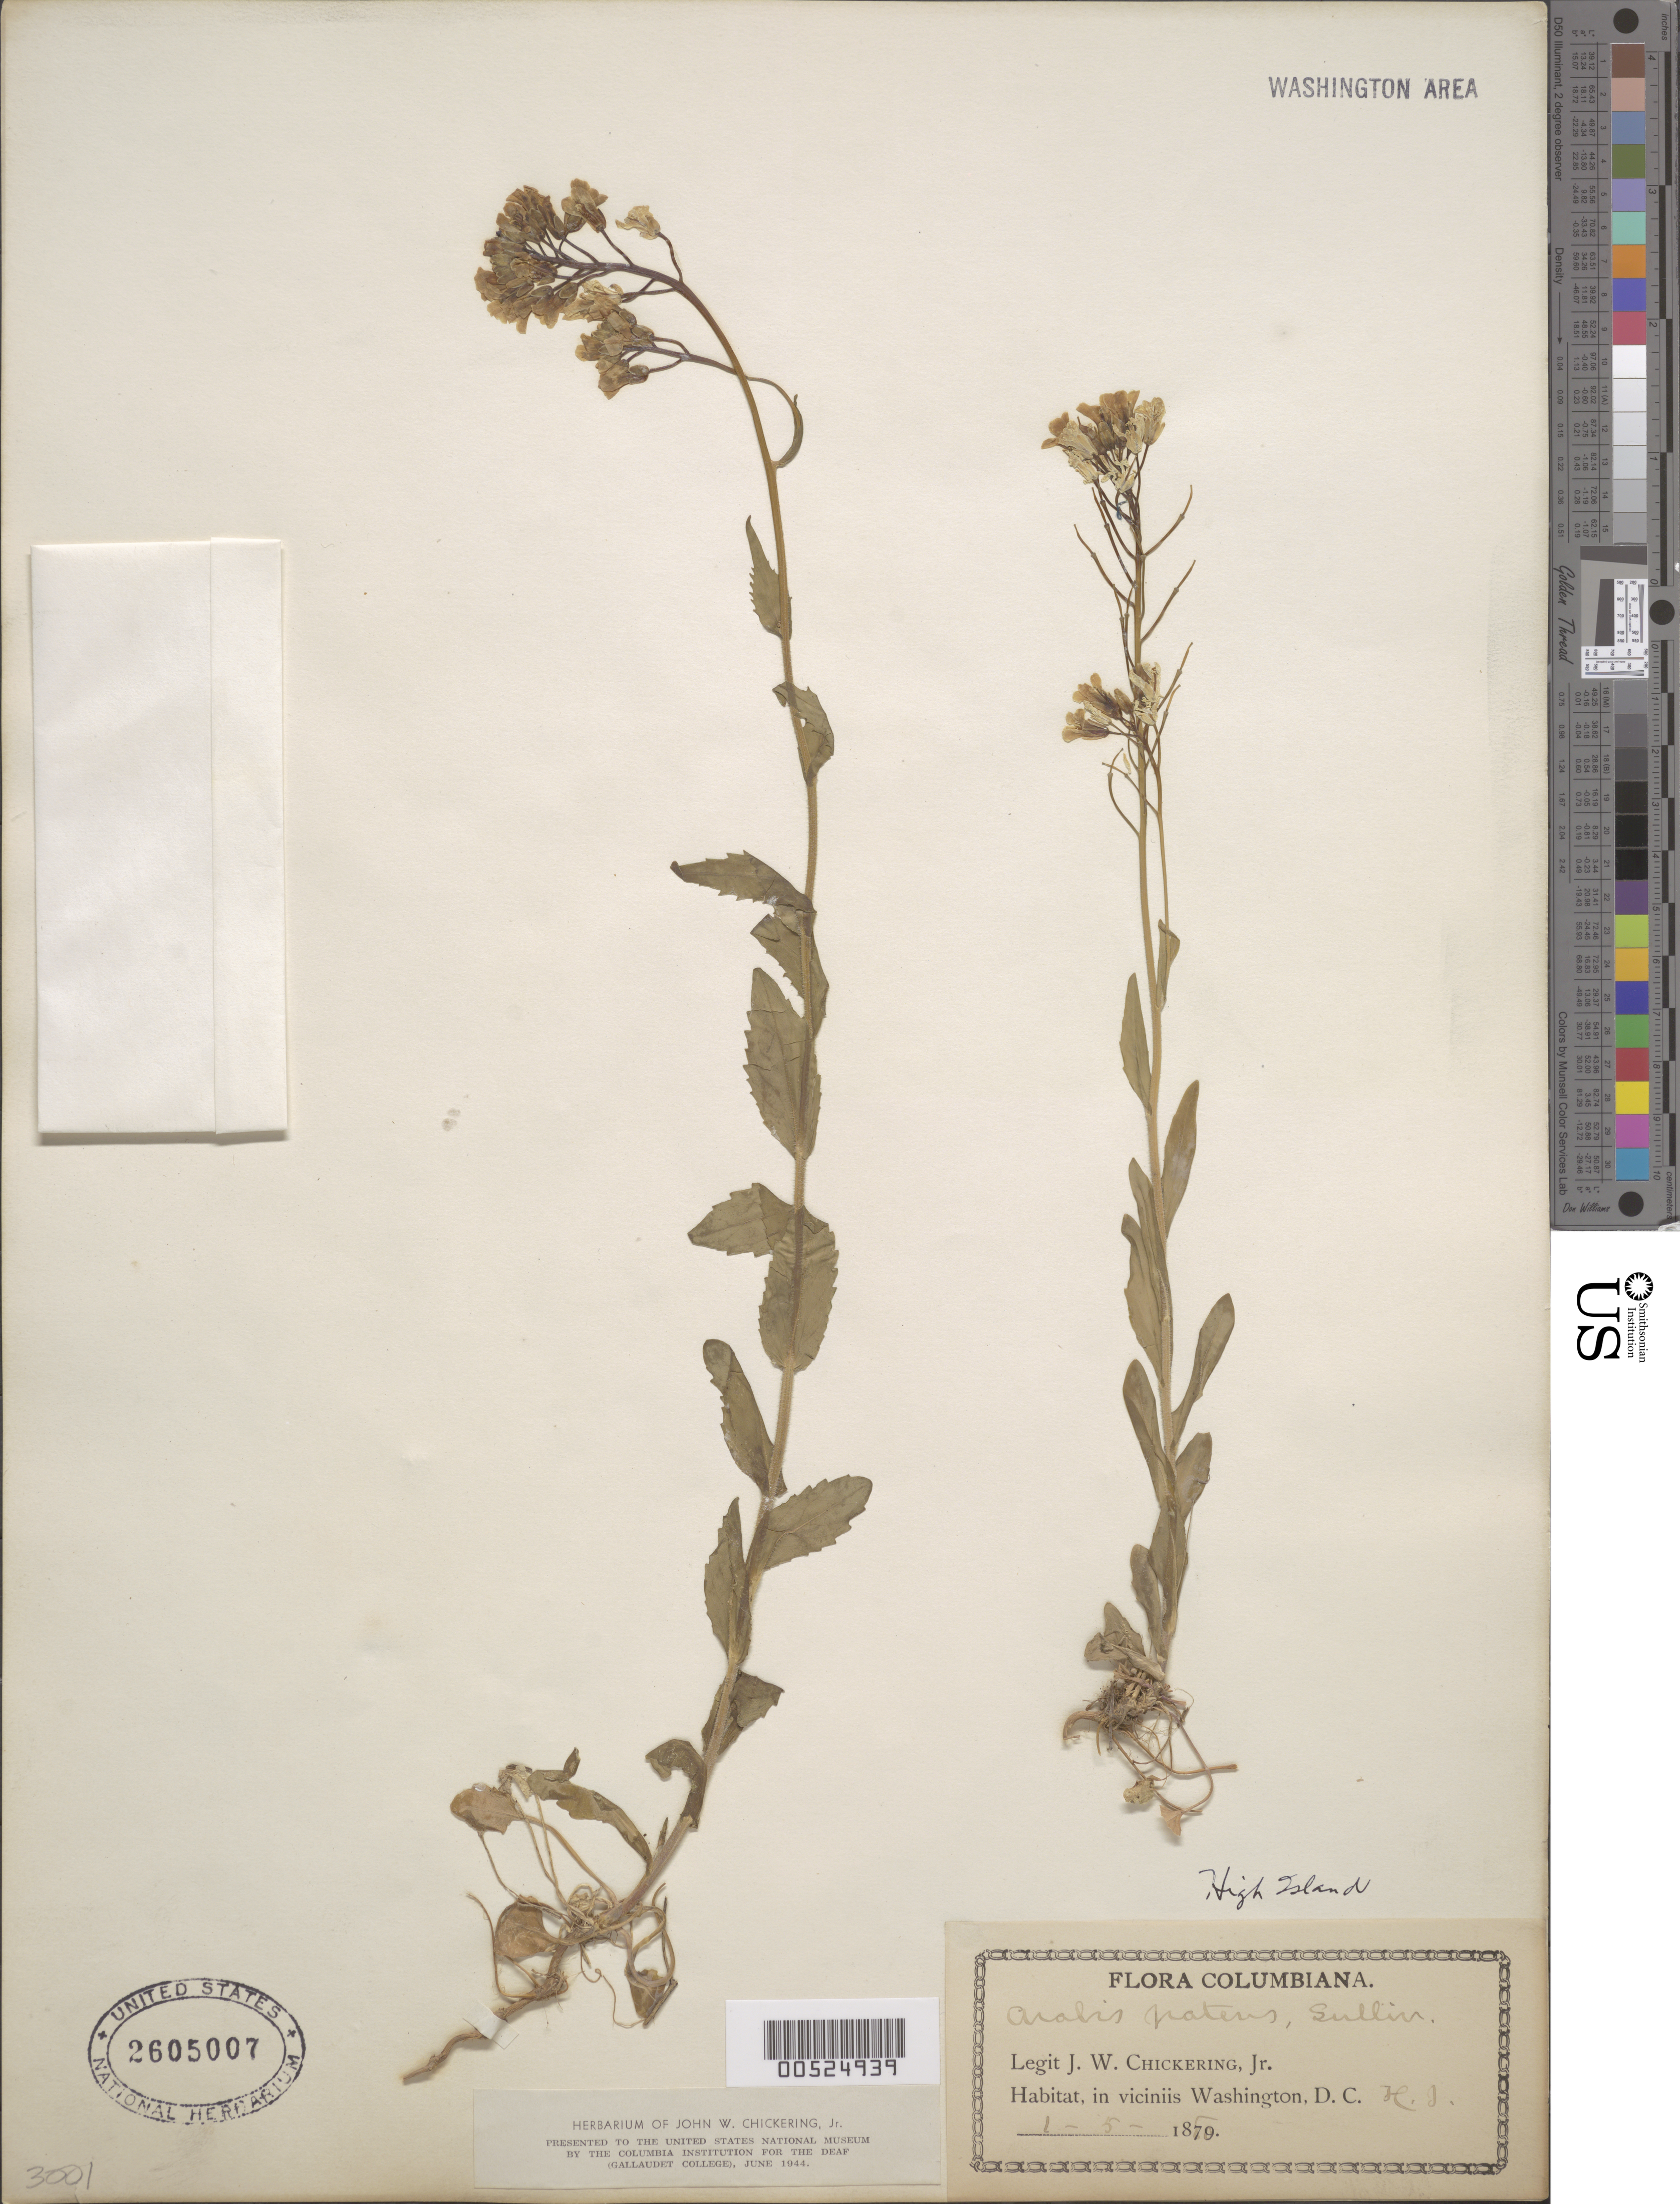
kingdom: Plantae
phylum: Tracheophyta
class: Magnoliopsida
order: Brassicales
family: Brassicaceae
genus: Arabis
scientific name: Arabis patens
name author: Sull.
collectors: J. Chickering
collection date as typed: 01 May 1880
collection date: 1880-05-01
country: United States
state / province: Maryland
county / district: Montgomery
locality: High Island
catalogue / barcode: US 2605007